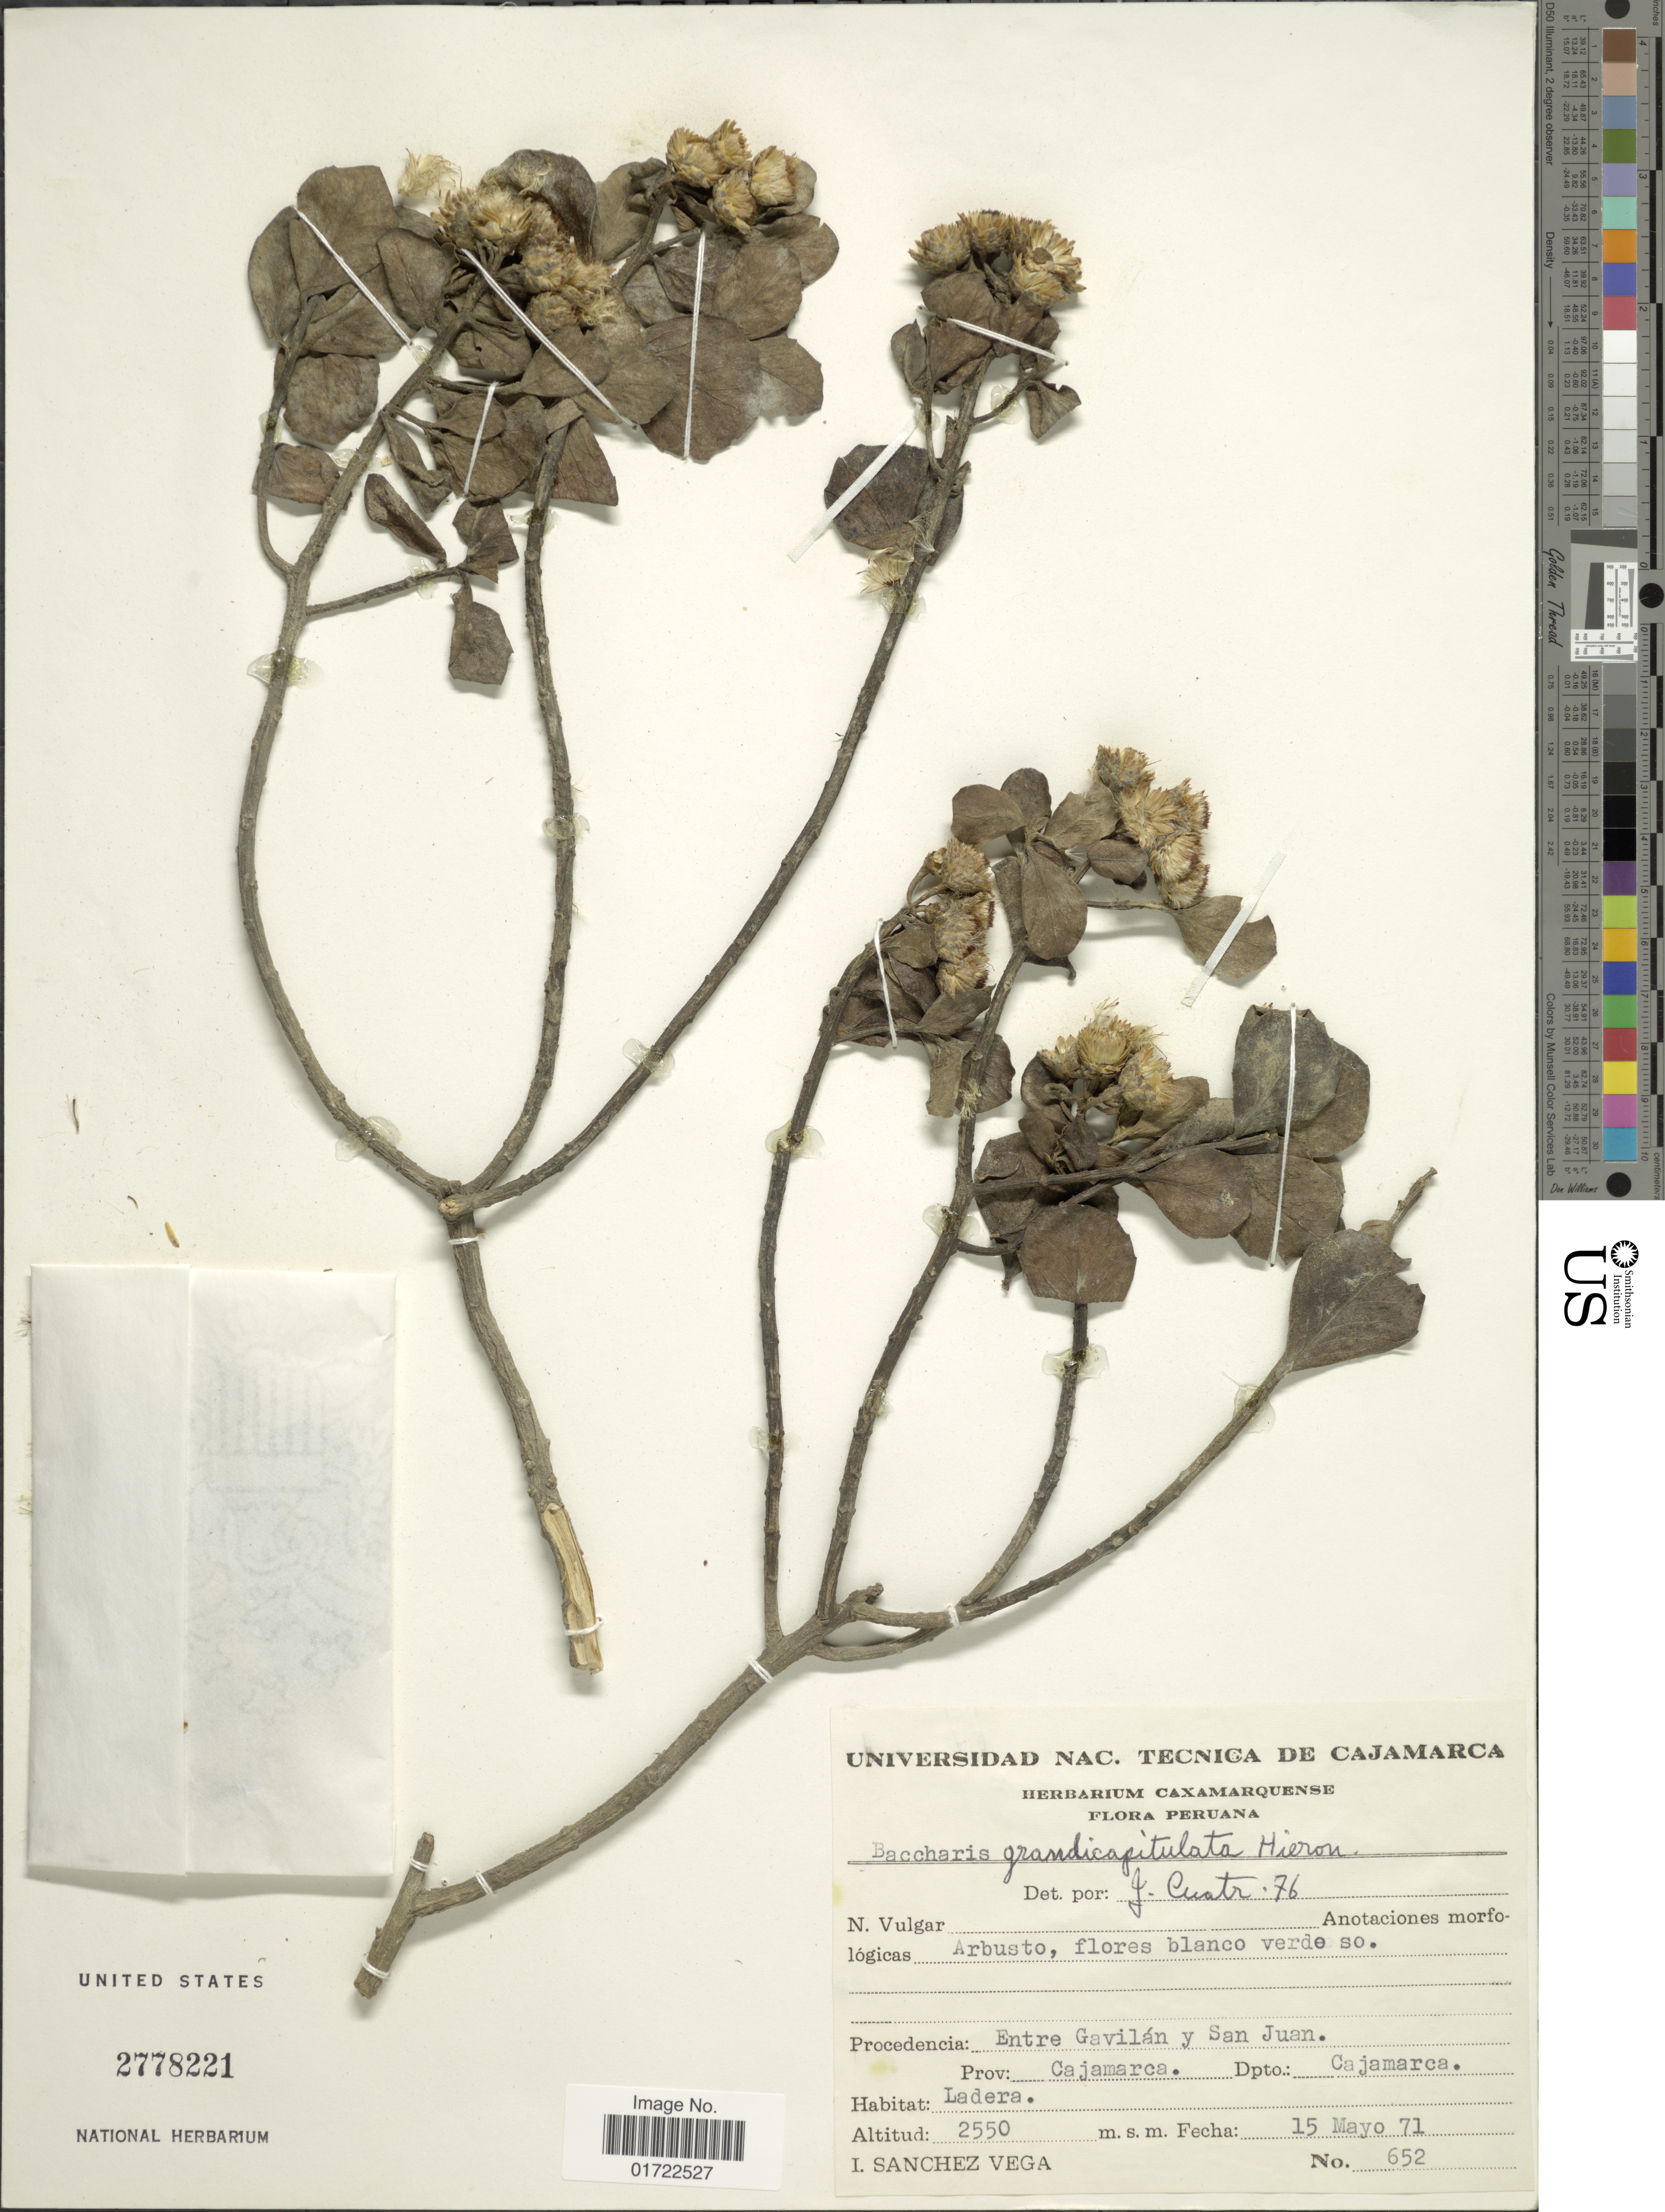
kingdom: Plantae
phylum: Tracheophyta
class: Magnoliopsida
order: Asterales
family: Asteraceae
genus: Baccharis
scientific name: Baccharis grandicapitulata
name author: Hieron.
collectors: I. Sánchez Vega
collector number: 652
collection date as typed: Transcribed d/m/y: 15/5/71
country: Peru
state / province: Cajamarca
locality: Procedencia: Entre Gavilan y San Juan, Dpto.: Cajamarca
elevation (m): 2550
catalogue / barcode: US 278221